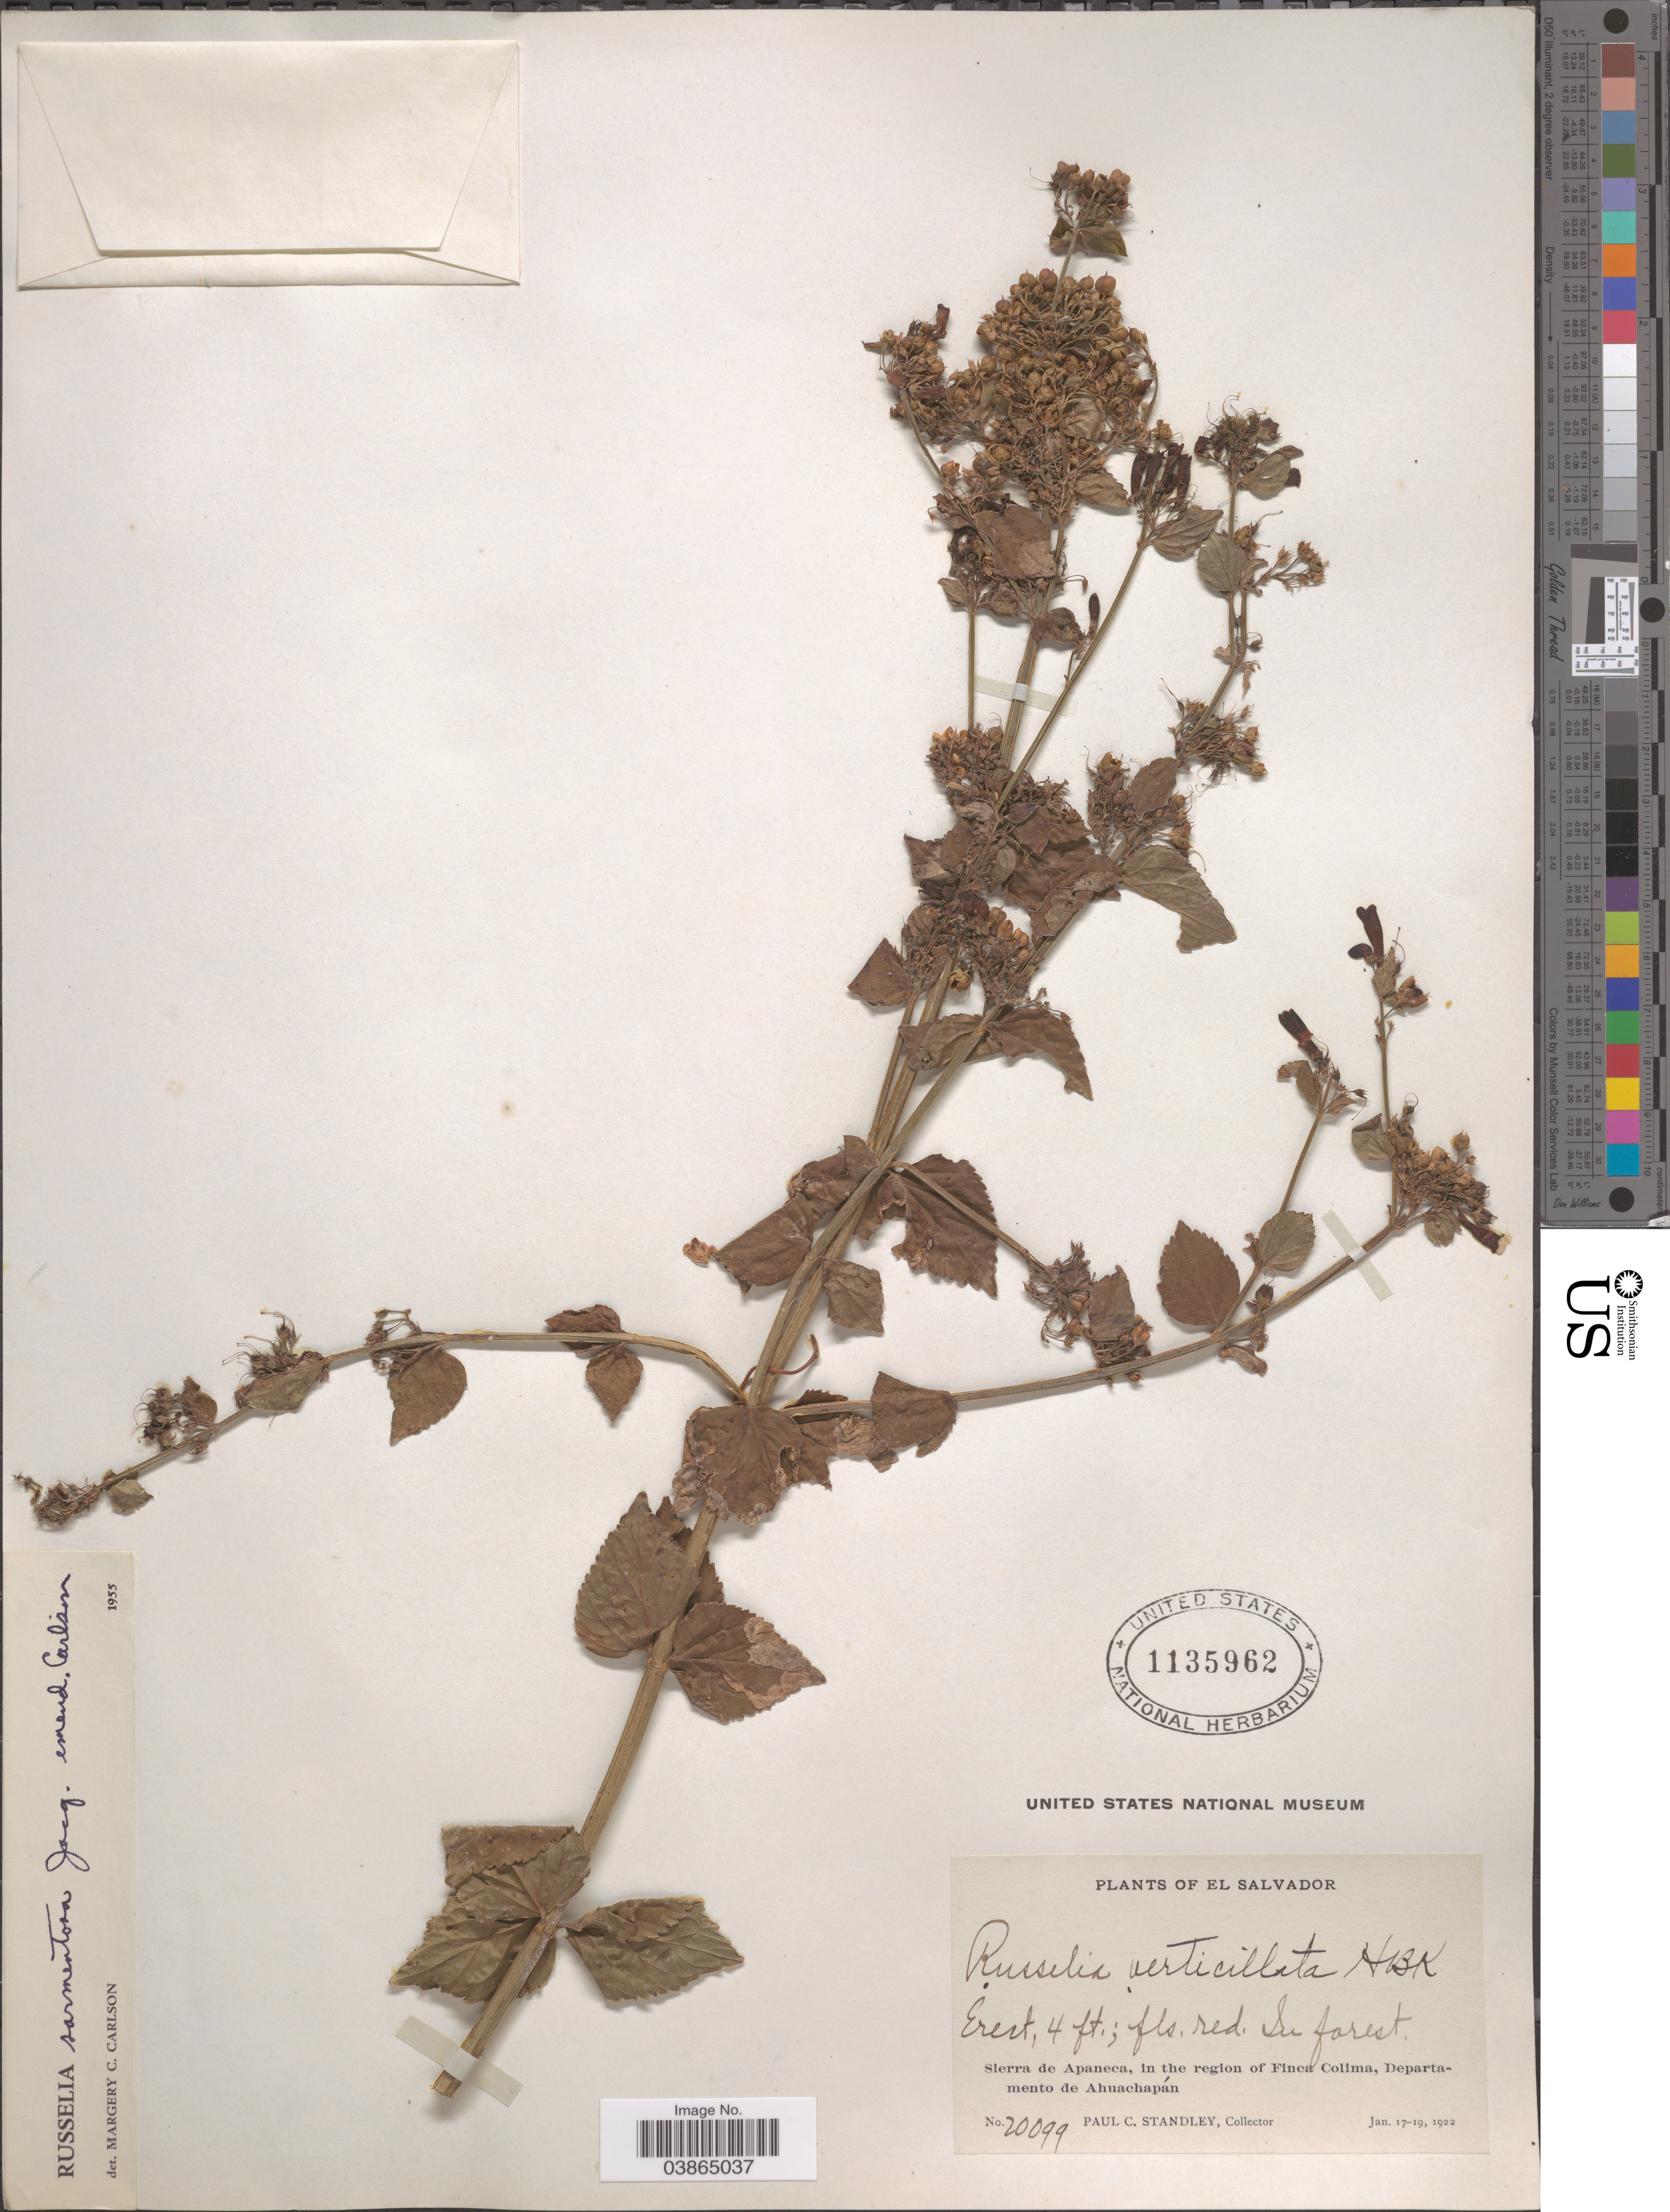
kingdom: Plantae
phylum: Tracheophyta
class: Magnoliopsida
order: Lamiales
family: Plantaginaceae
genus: Russelia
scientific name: Russelia sarmentosa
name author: Jacq.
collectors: P. C. Standley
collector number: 20099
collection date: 1922-01-17/1922-01-19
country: El Salvador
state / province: Ahuachapan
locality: Sierra de Apaneca, in the region of Finca Colima, Departamento de Ahuachapán.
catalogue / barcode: US 1135962